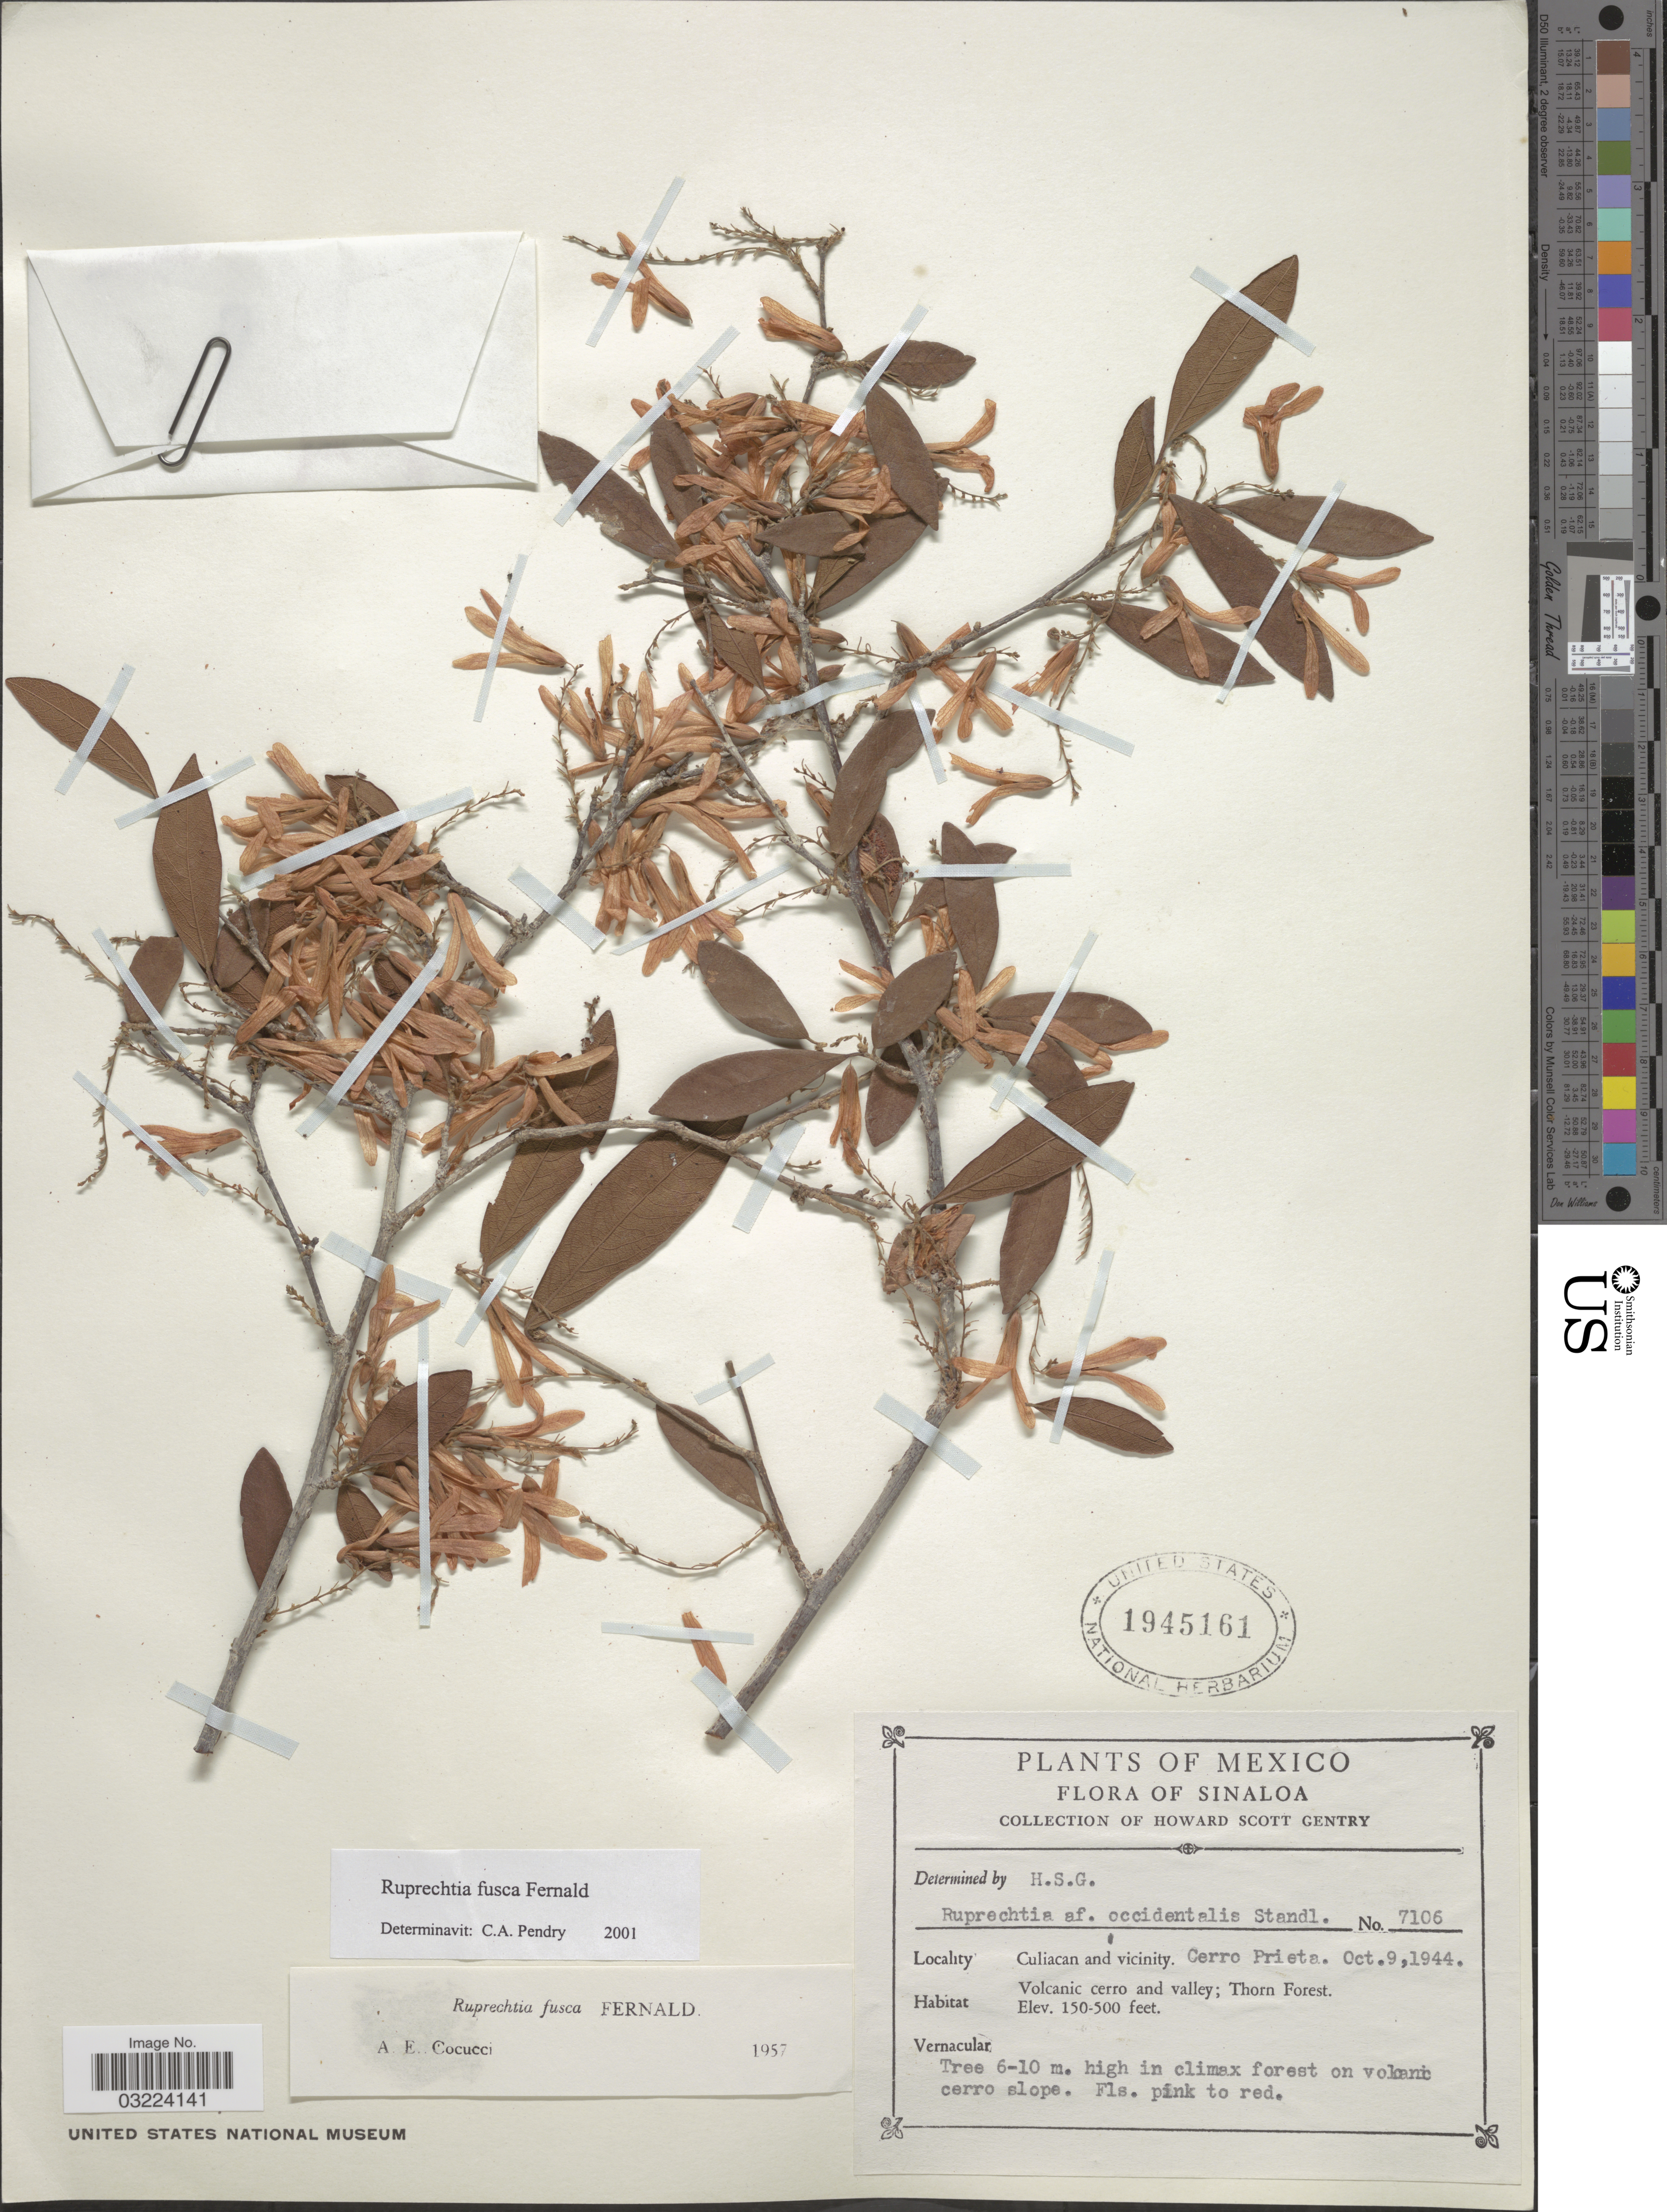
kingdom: Plantae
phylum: Tracheophyta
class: Magnoliopsida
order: Caryophyllales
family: Polygonaceae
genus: Ruprechtia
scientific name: Ruprechtia fusca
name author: Fernald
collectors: H. S. Gentry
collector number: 7106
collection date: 1944-10-09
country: Mexico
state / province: Sinaloa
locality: Culiacan and vicinity. Cerro Prieta.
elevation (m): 46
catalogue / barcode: US 1945161